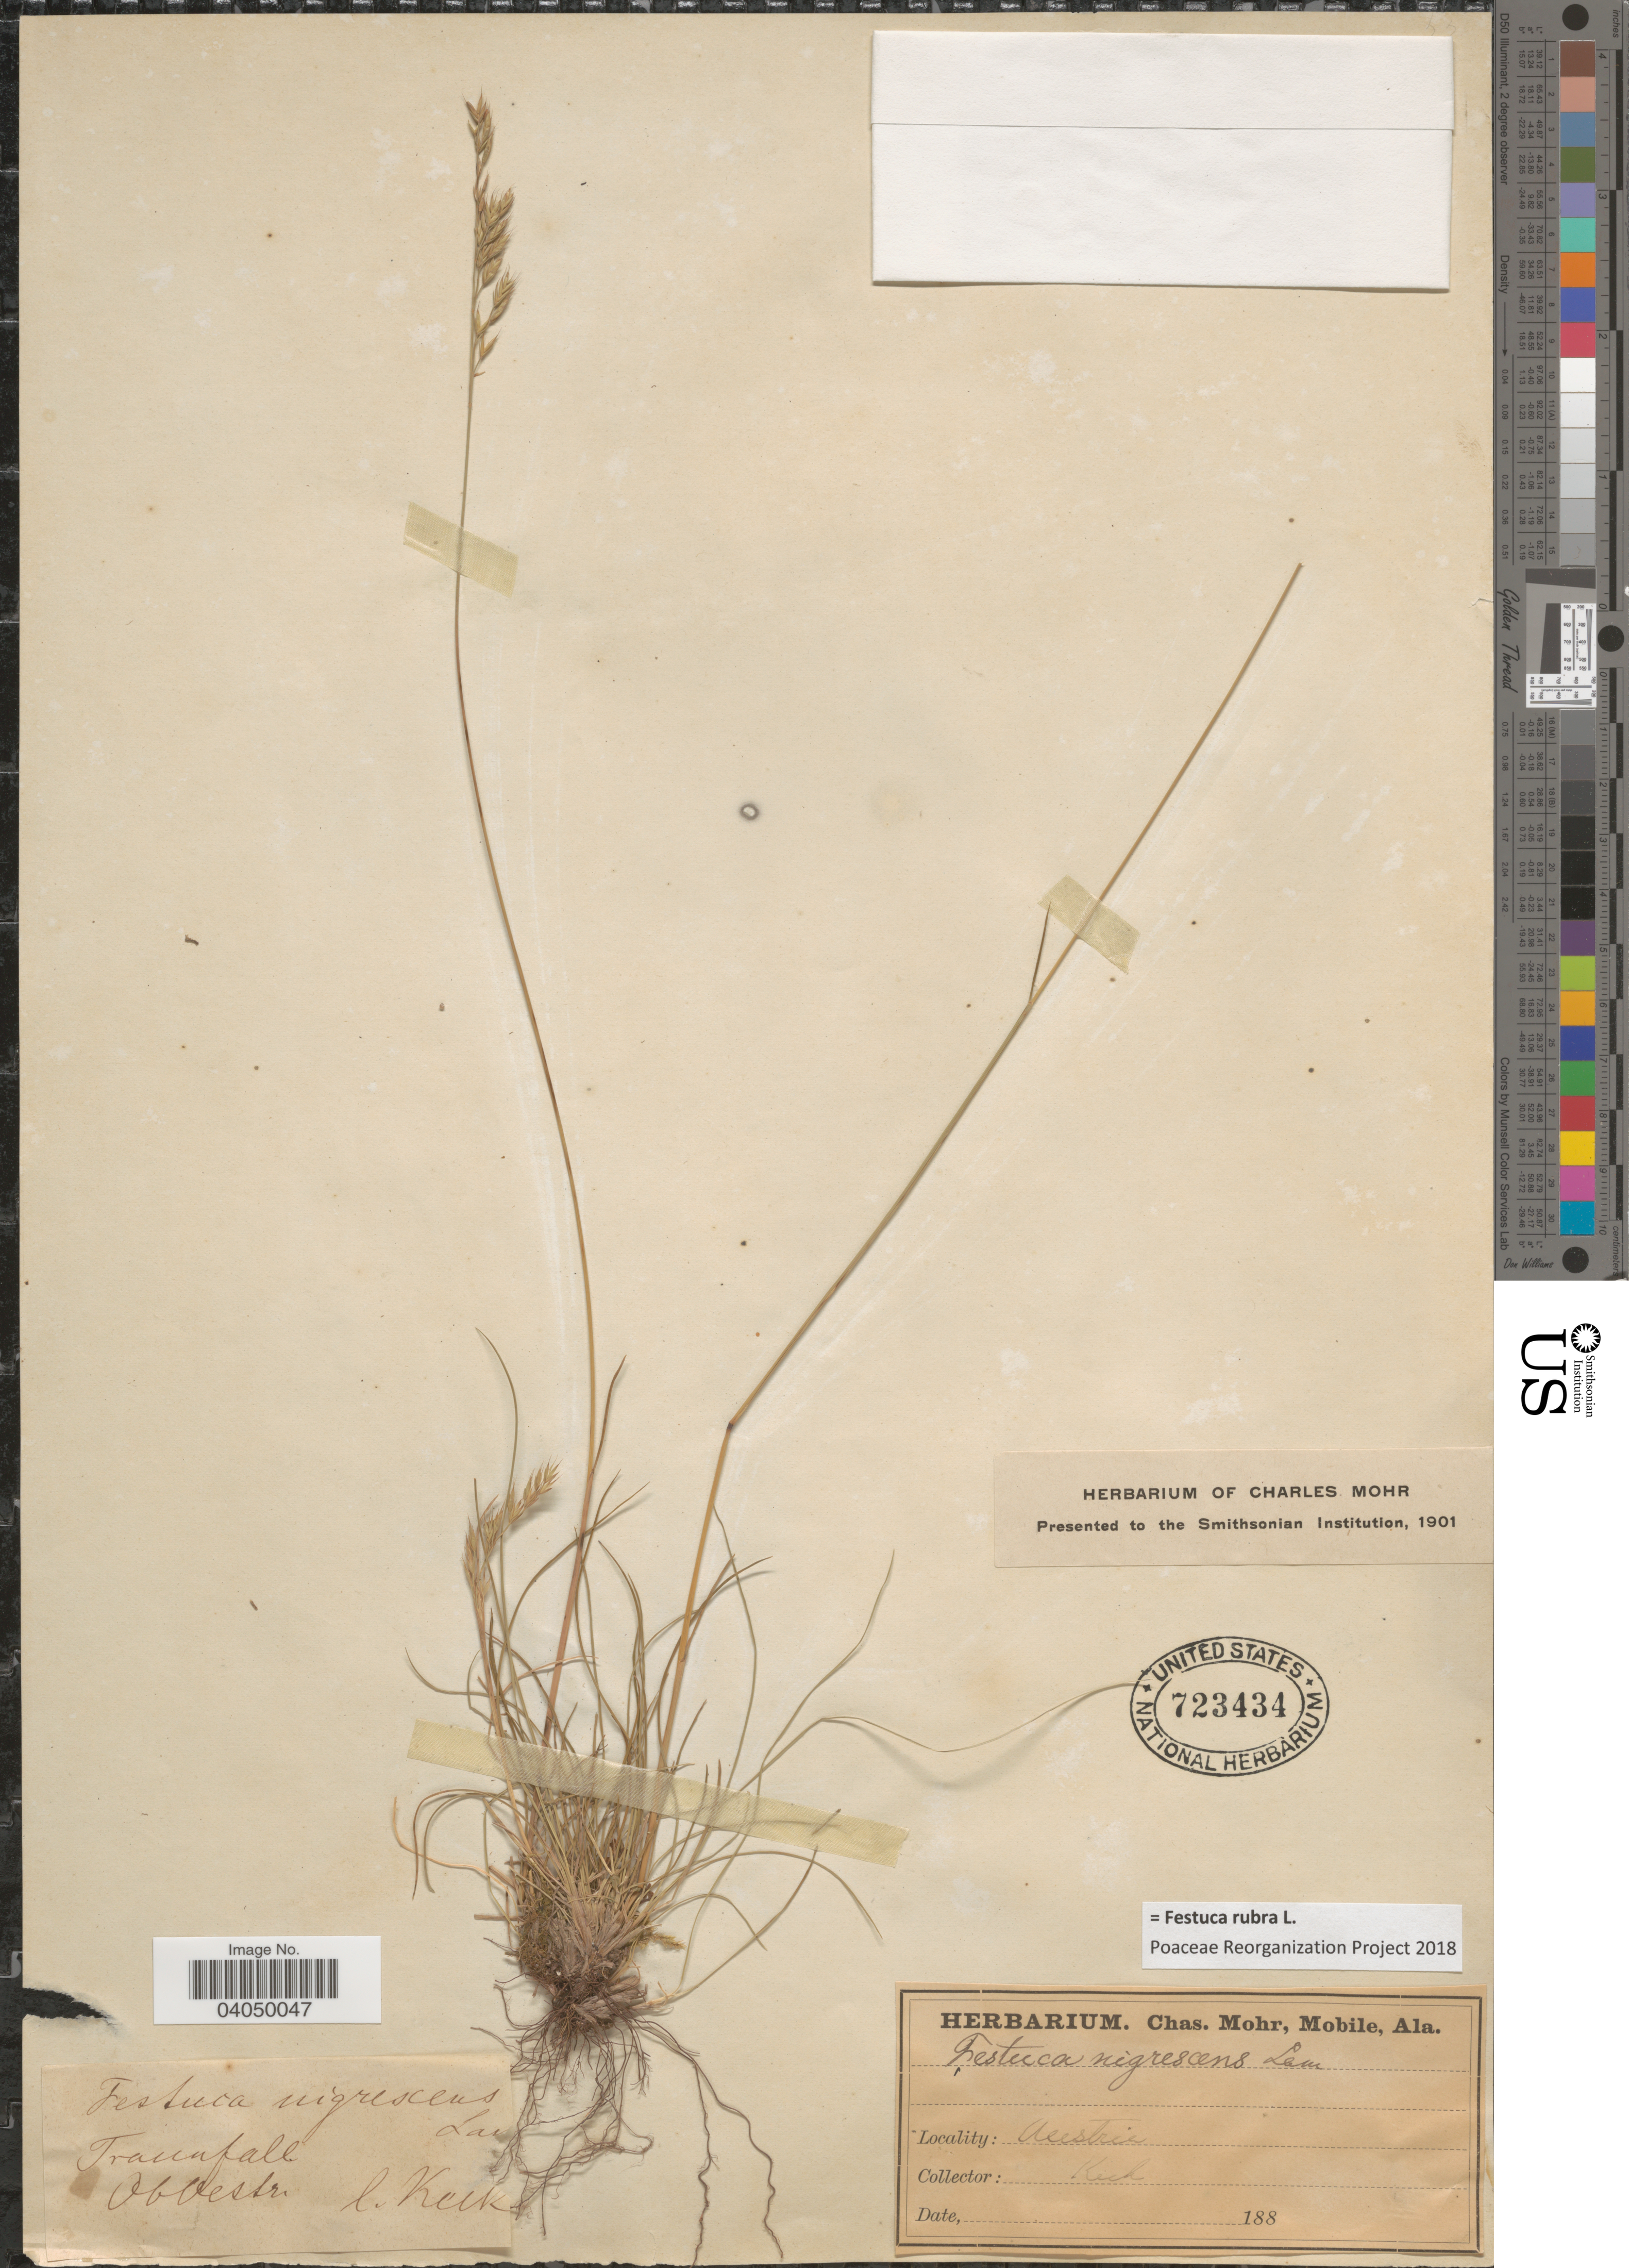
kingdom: Plantae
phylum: Tracheophyta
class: Liliopsida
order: Poales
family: Poaceae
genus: Festuca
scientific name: Festuca rubra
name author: L.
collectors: -- Keck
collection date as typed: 188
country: Austria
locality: Traunfall. Obberstr.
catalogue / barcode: US 723434